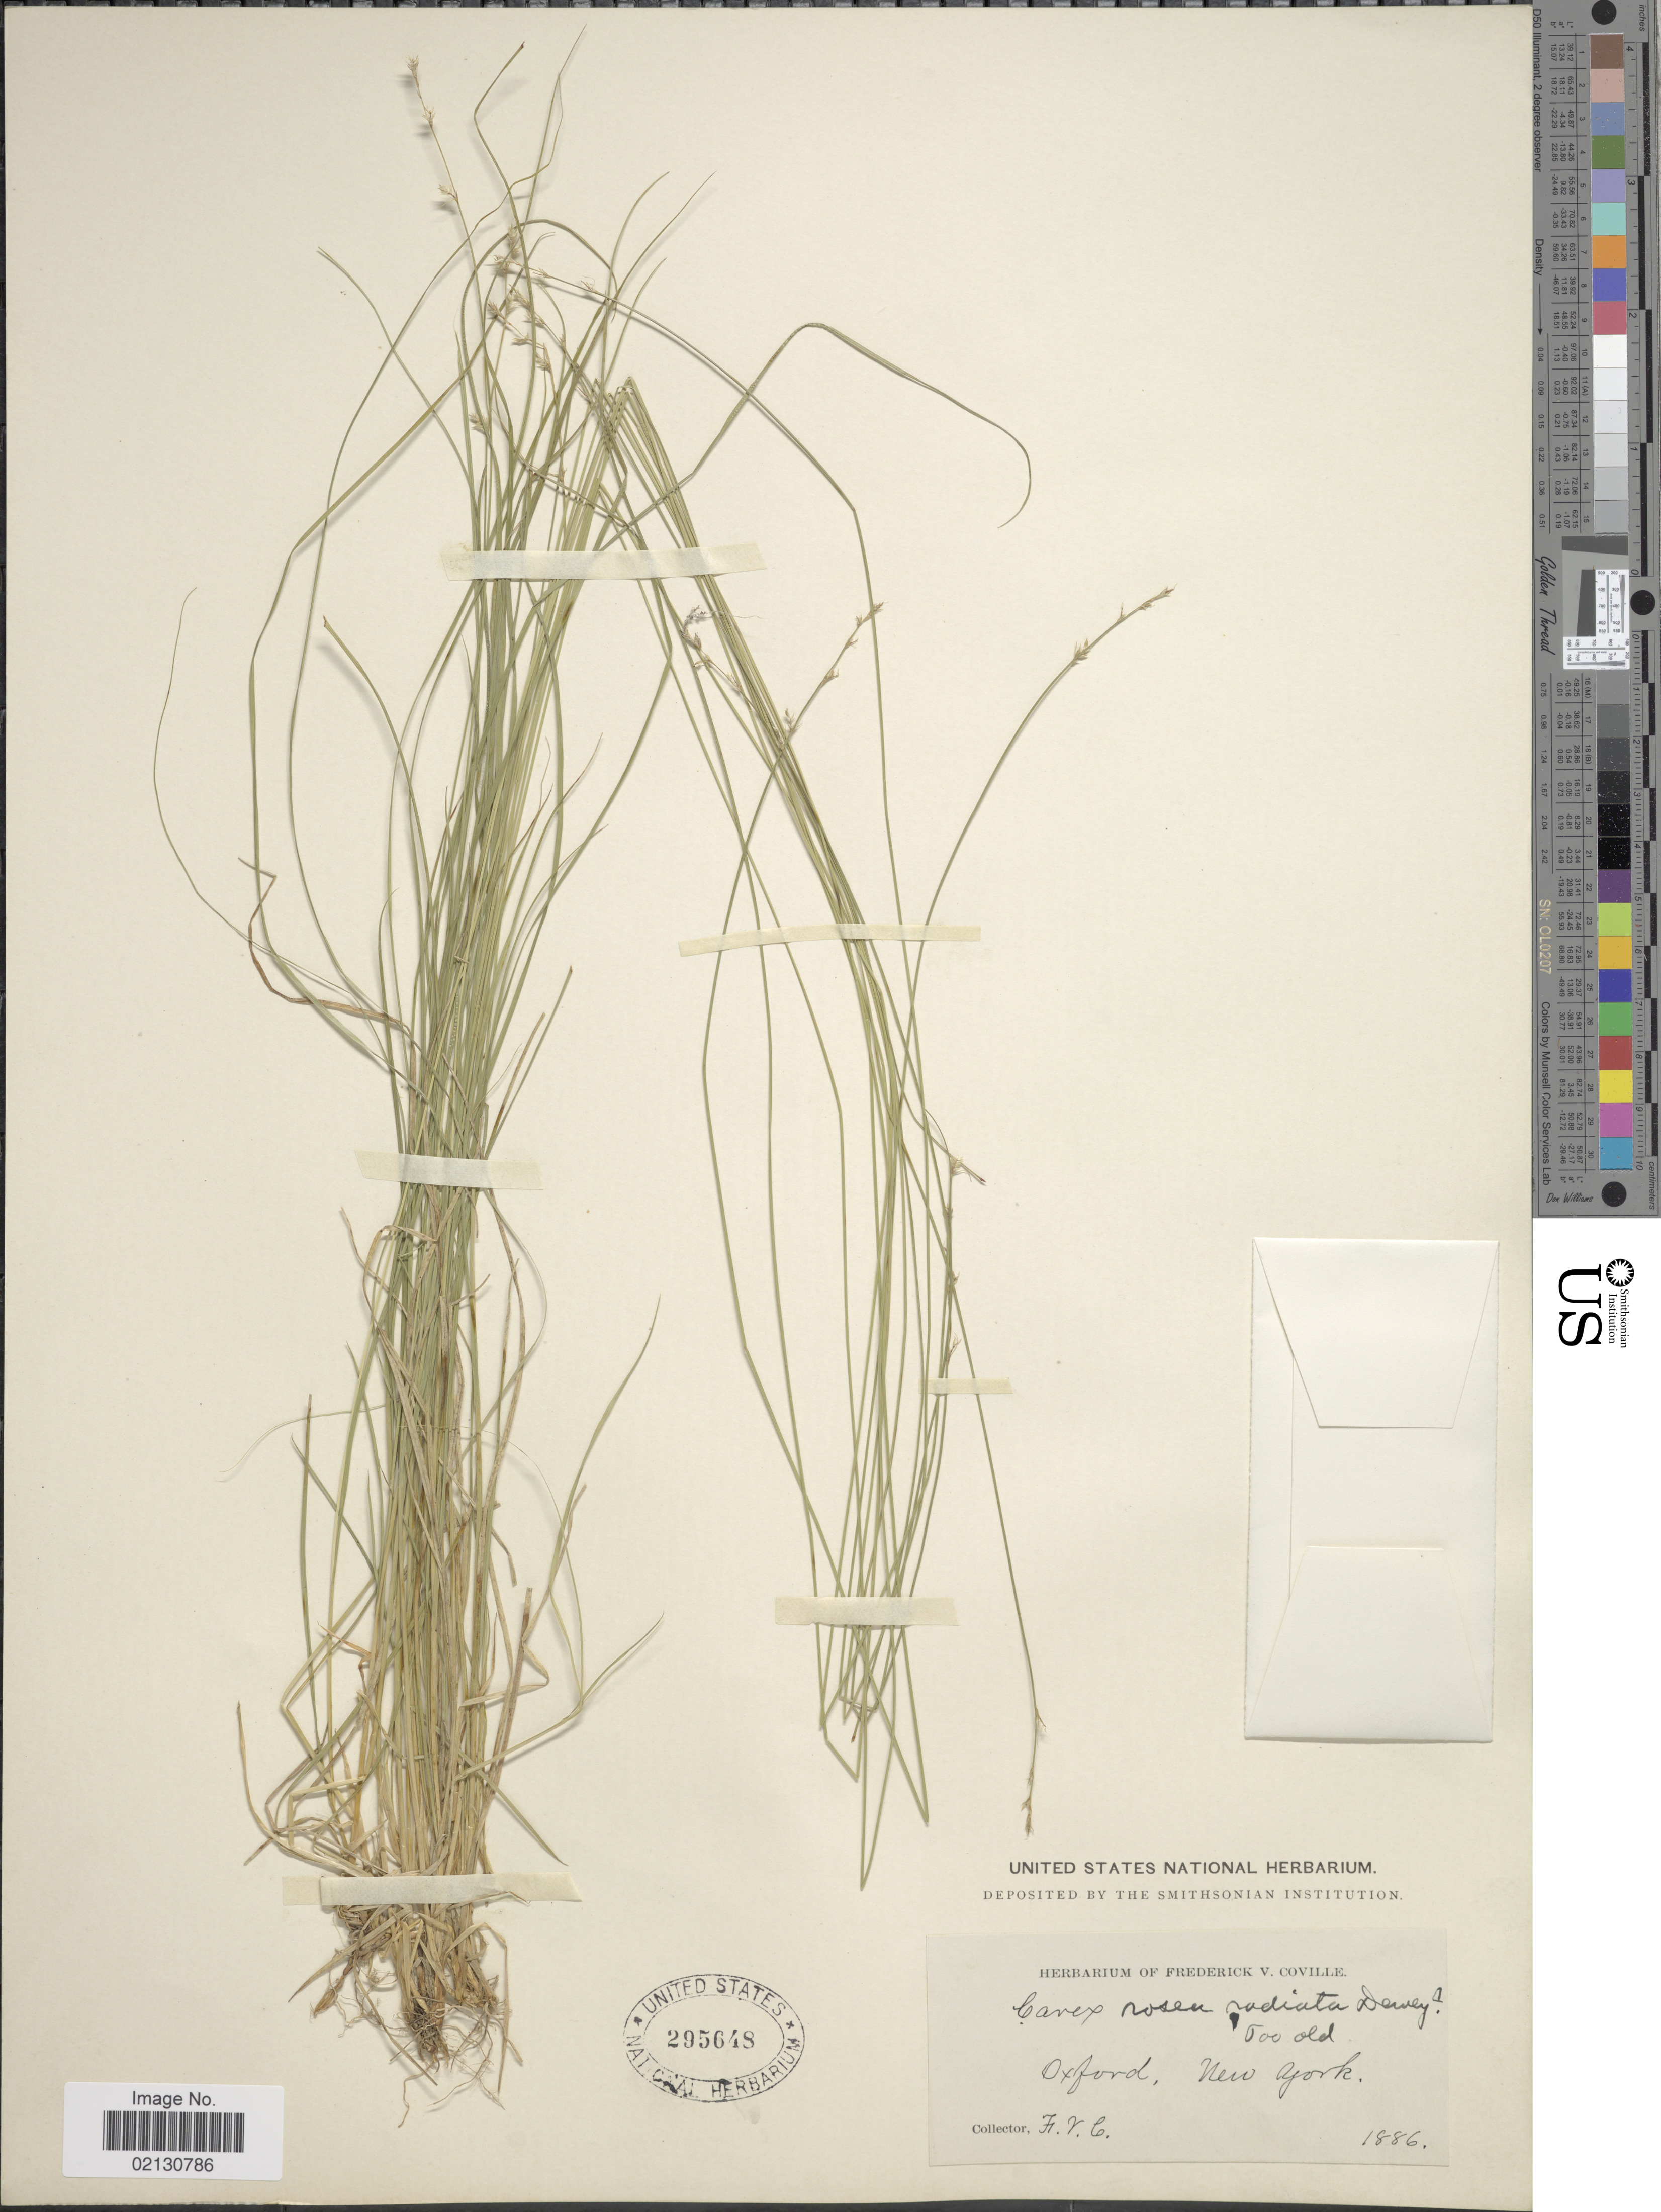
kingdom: Plantae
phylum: Tracheophyta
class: Liliopsida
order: Poales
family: Cyperaceae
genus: Carex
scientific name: Carex radiata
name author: (Wahlenb.) Small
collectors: F. V. Coville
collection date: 1886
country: United States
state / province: New York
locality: Oxford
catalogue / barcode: US 295648